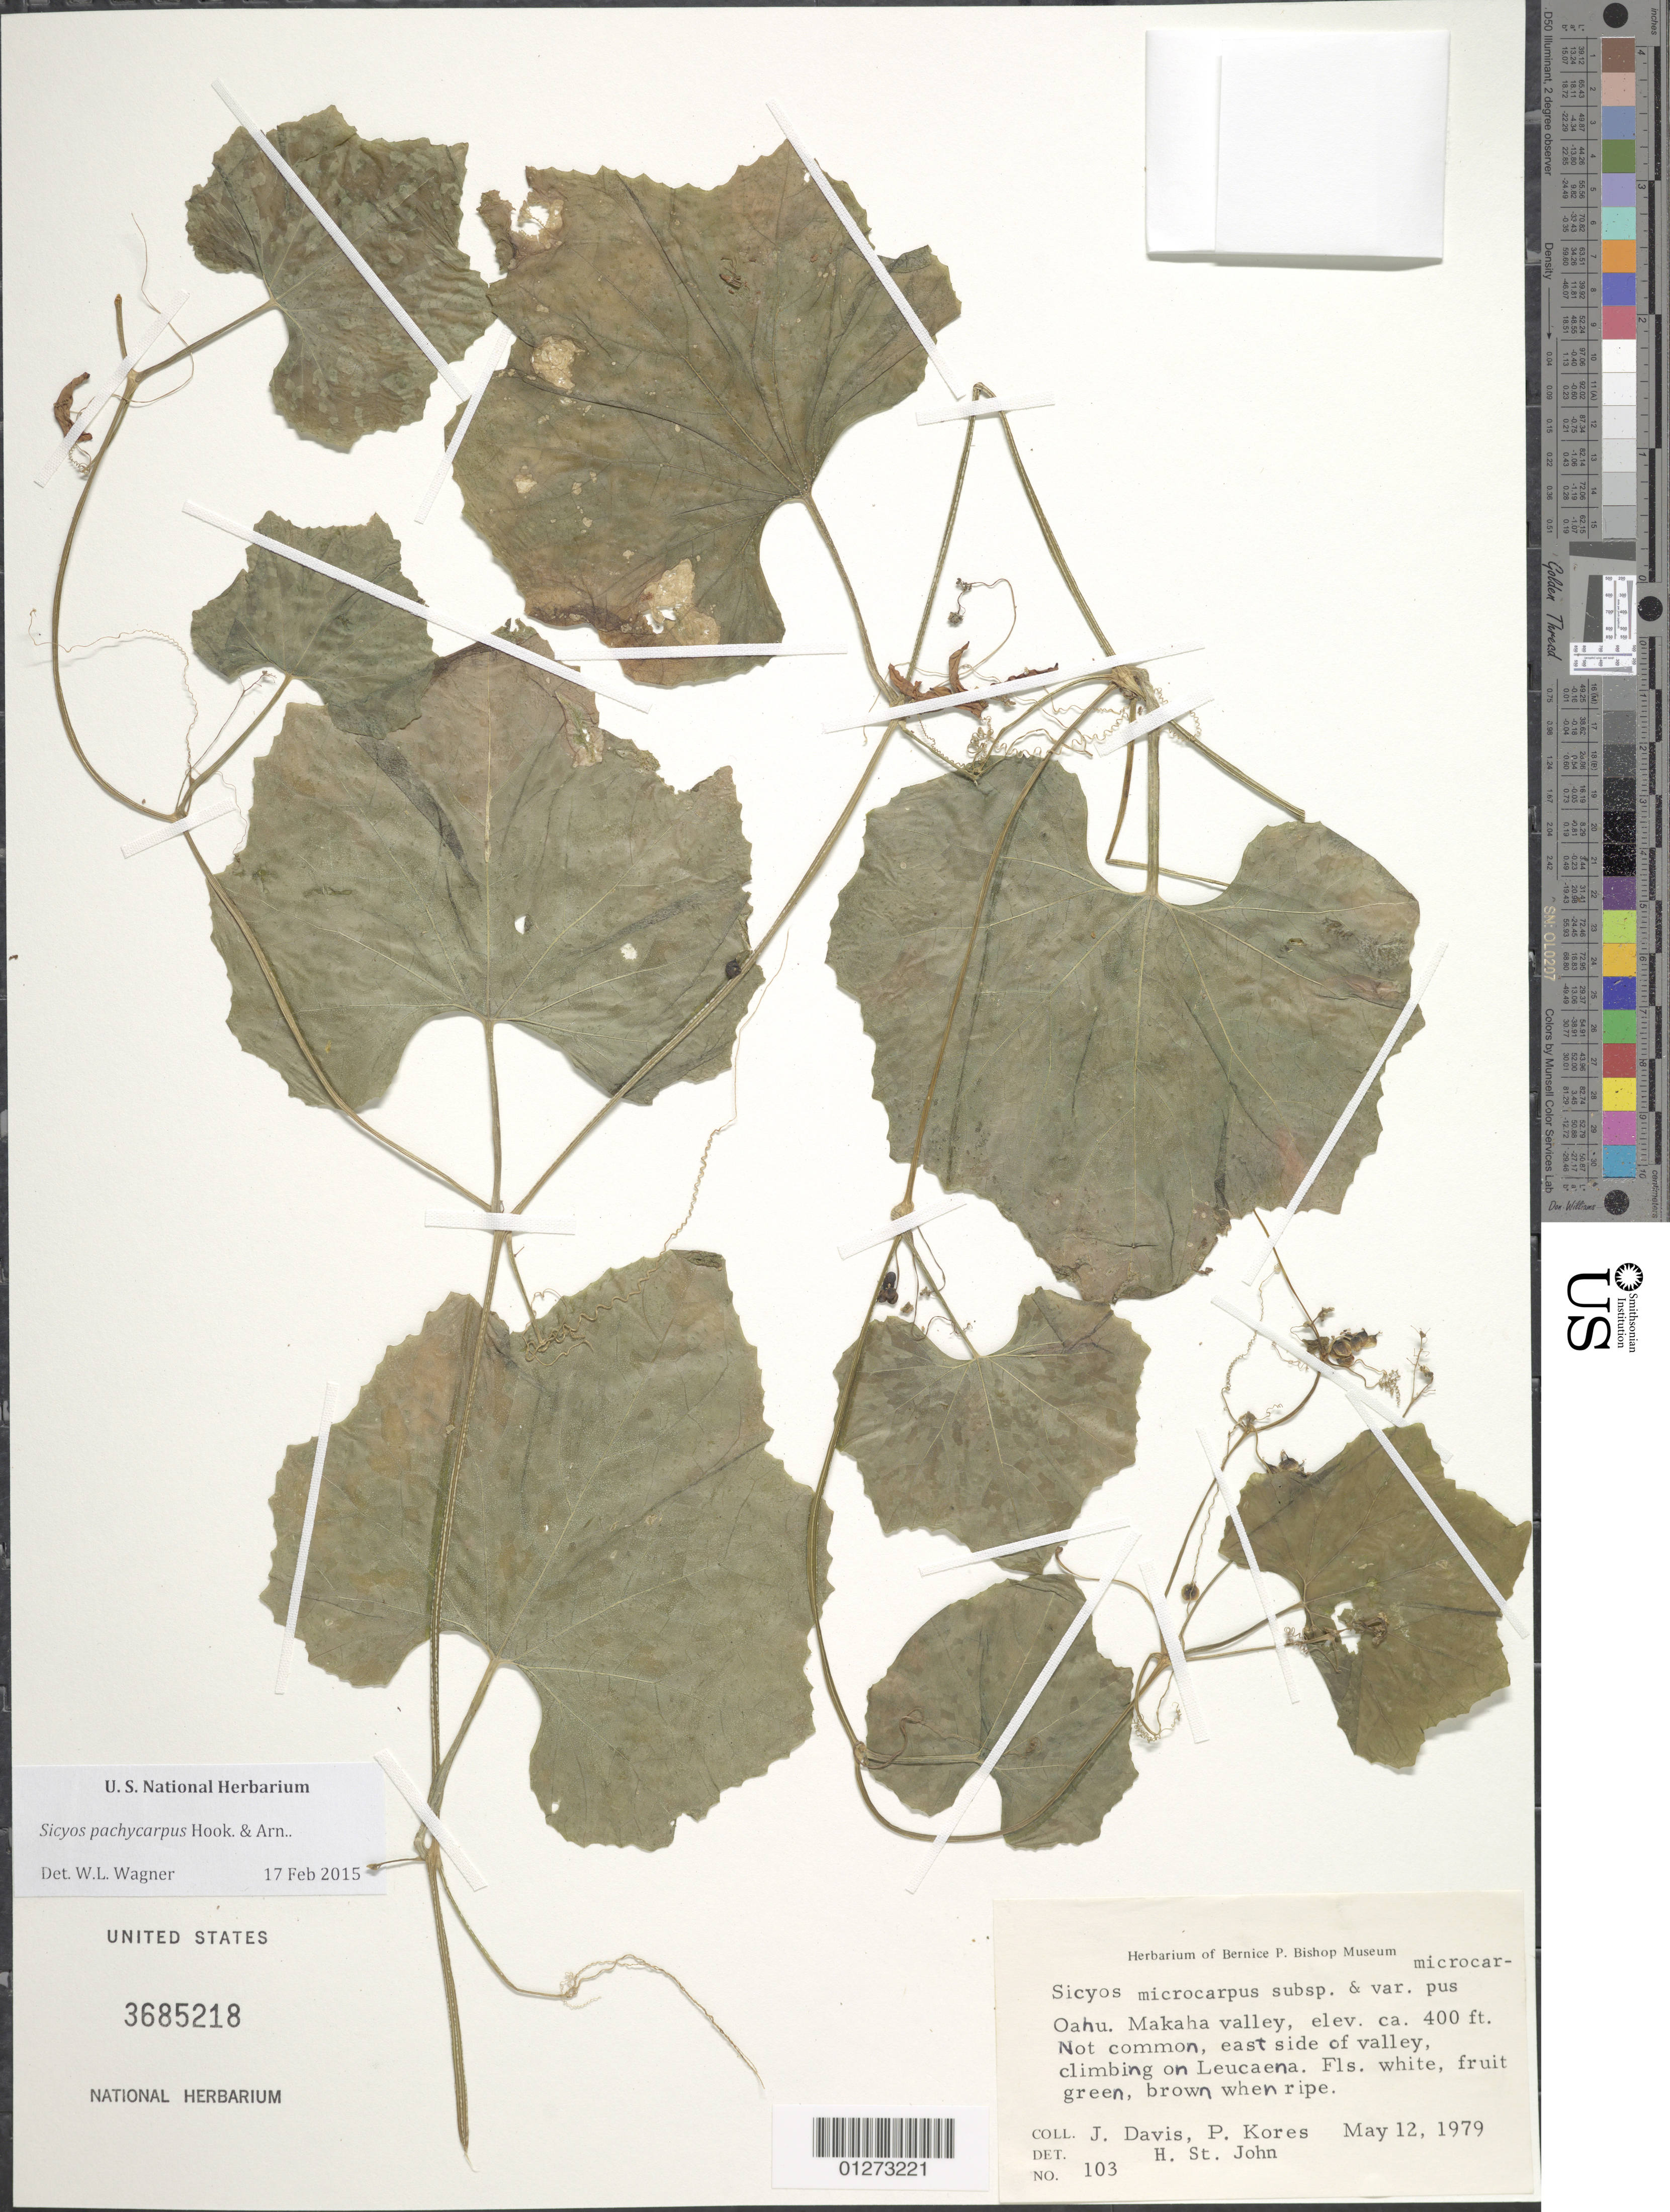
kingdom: Plantae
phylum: Tracheophyta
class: Magnoliopsida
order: Cucurbitales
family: Cucurbitaceae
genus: Sicyos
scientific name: Sicyos pachycarpus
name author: Hook. & Arn.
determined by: Wagner, W. L., (BOT), Smithsonian Institution - National Museum of Natural History (UNITED STATES)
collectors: J. Davis & P. Kores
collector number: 103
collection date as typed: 12 May 1979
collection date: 1979-05-12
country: United States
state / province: Hawaii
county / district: Honolulu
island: Oahu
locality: Makaha Valley, east side of valley.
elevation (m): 122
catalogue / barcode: US 3685218